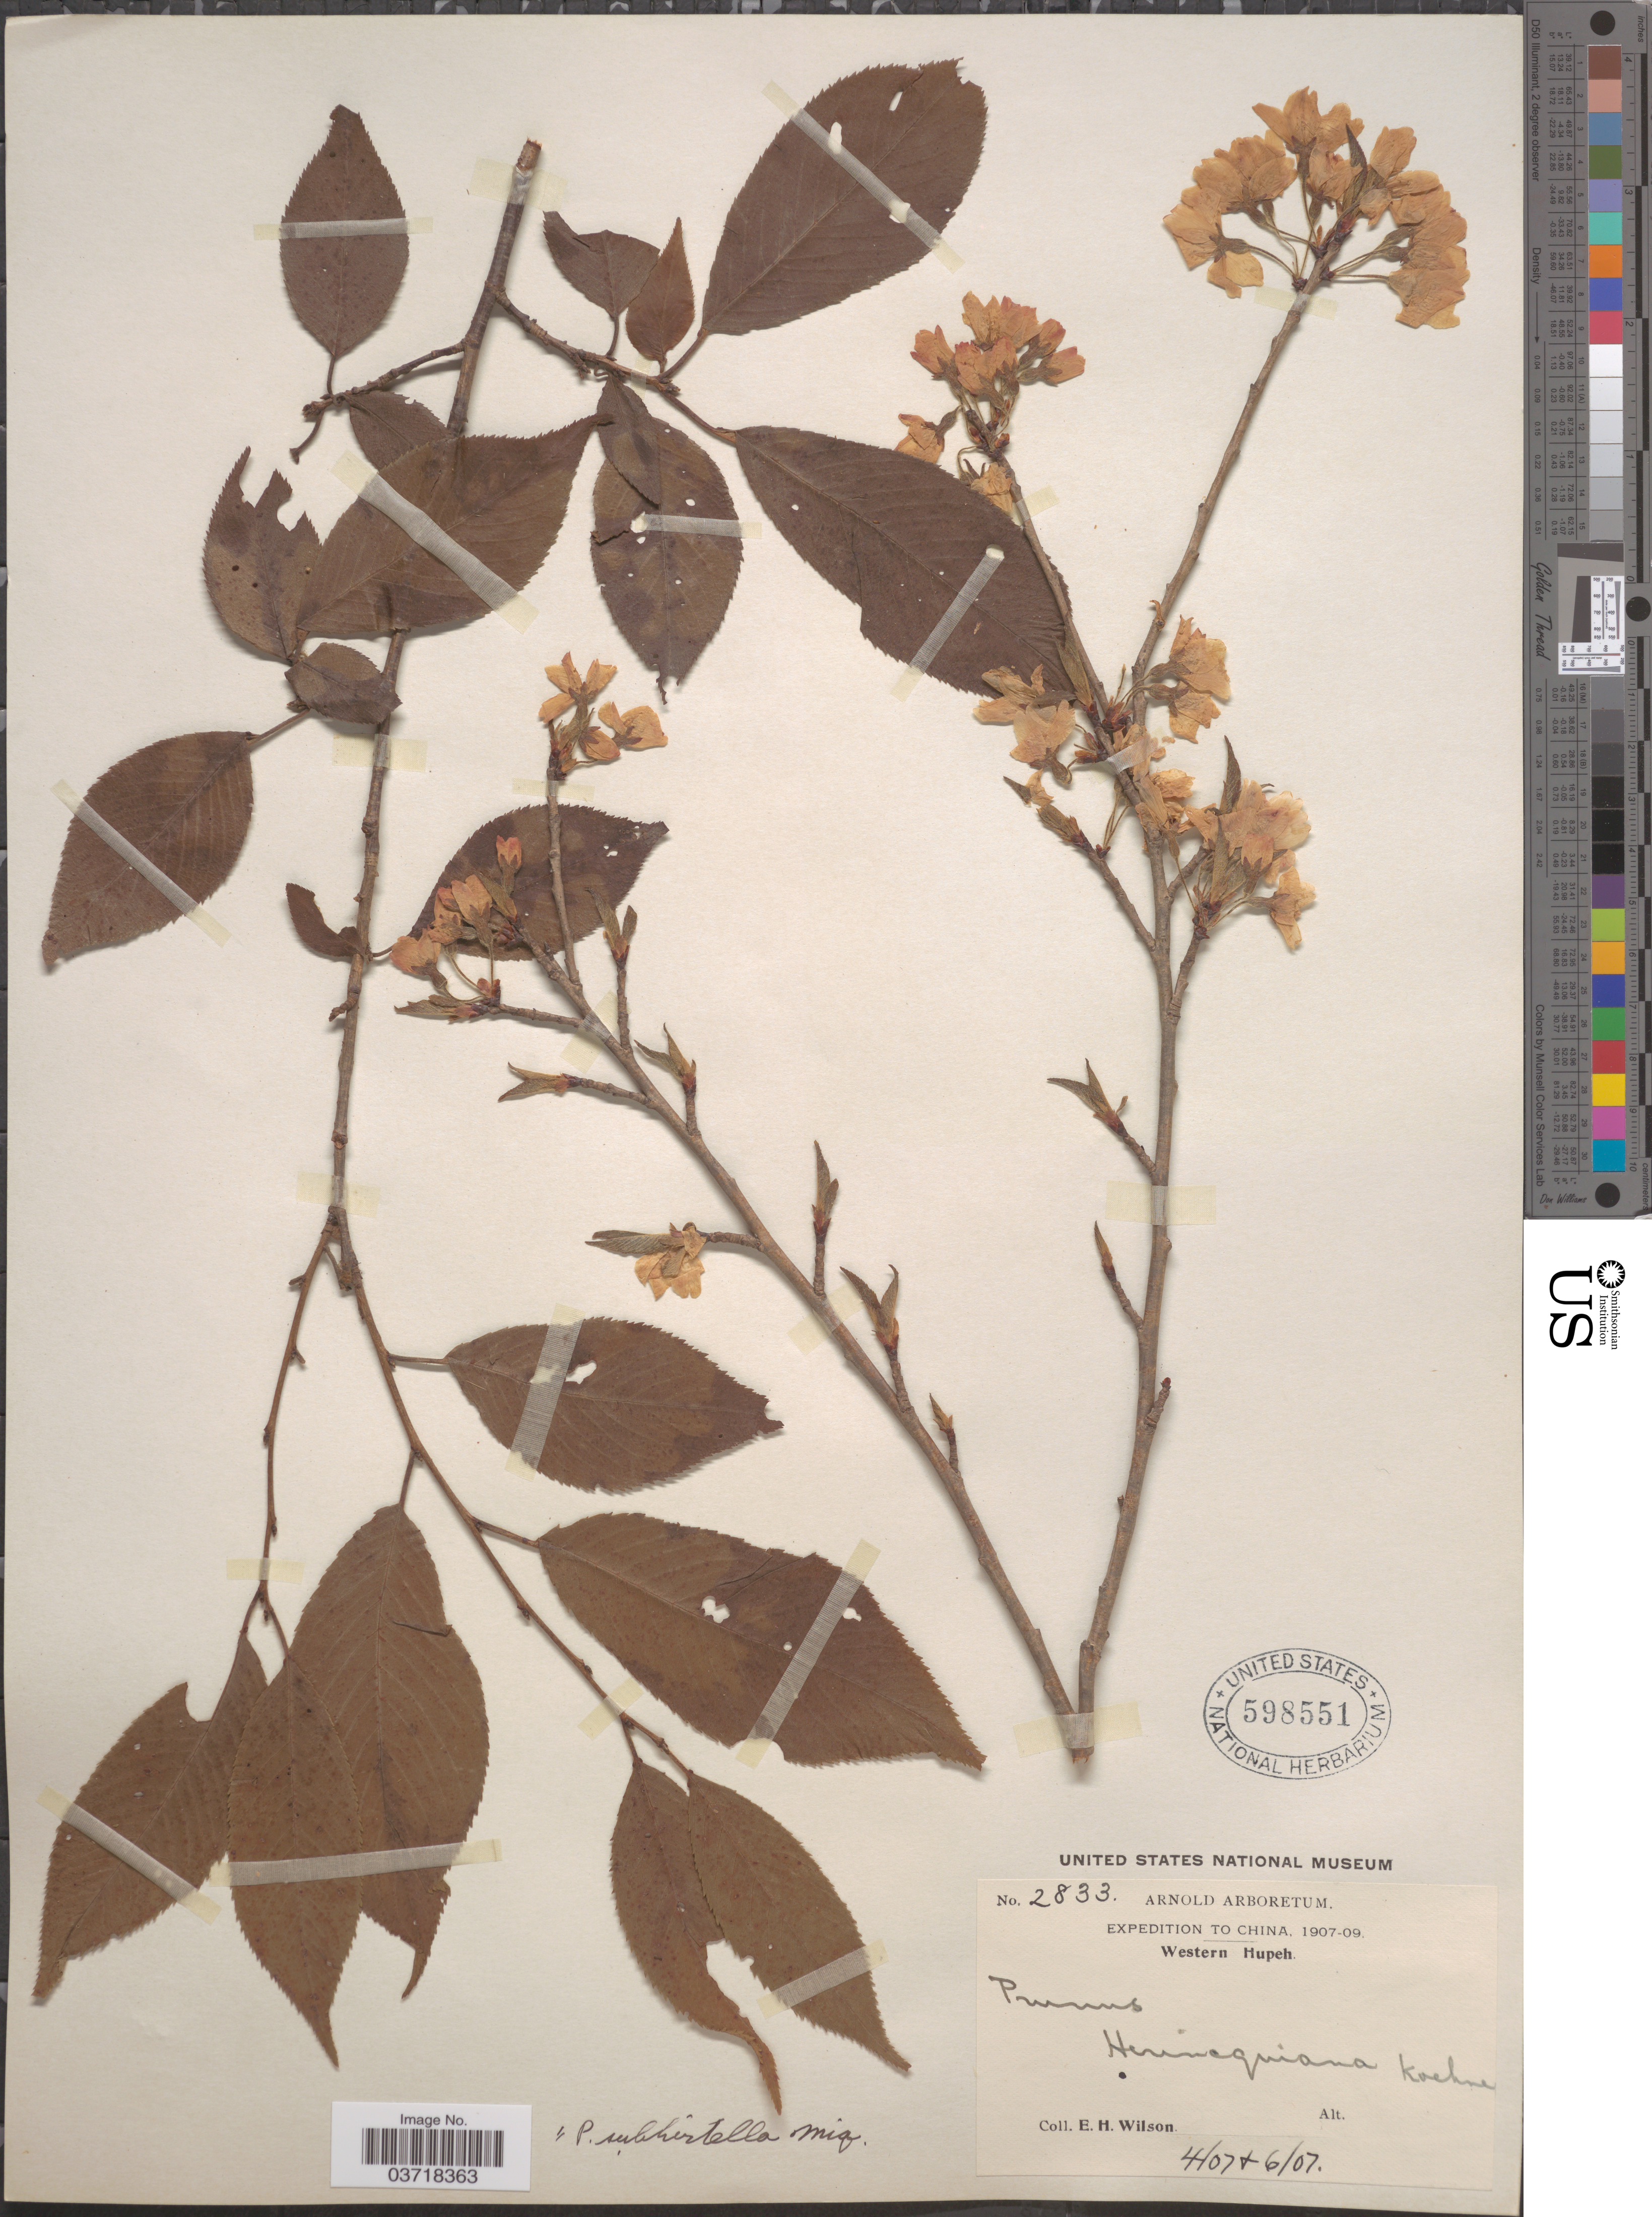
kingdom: Plantae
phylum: Tracheophyta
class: Magnoliopsida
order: Rosales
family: Rosaceae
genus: Prunus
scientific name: Prunus subhirtella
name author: Miq.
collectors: E. Wilson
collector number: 2833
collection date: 1907-04/1907-06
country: China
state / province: Hubei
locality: Western Hupeh.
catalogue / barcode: US 598551